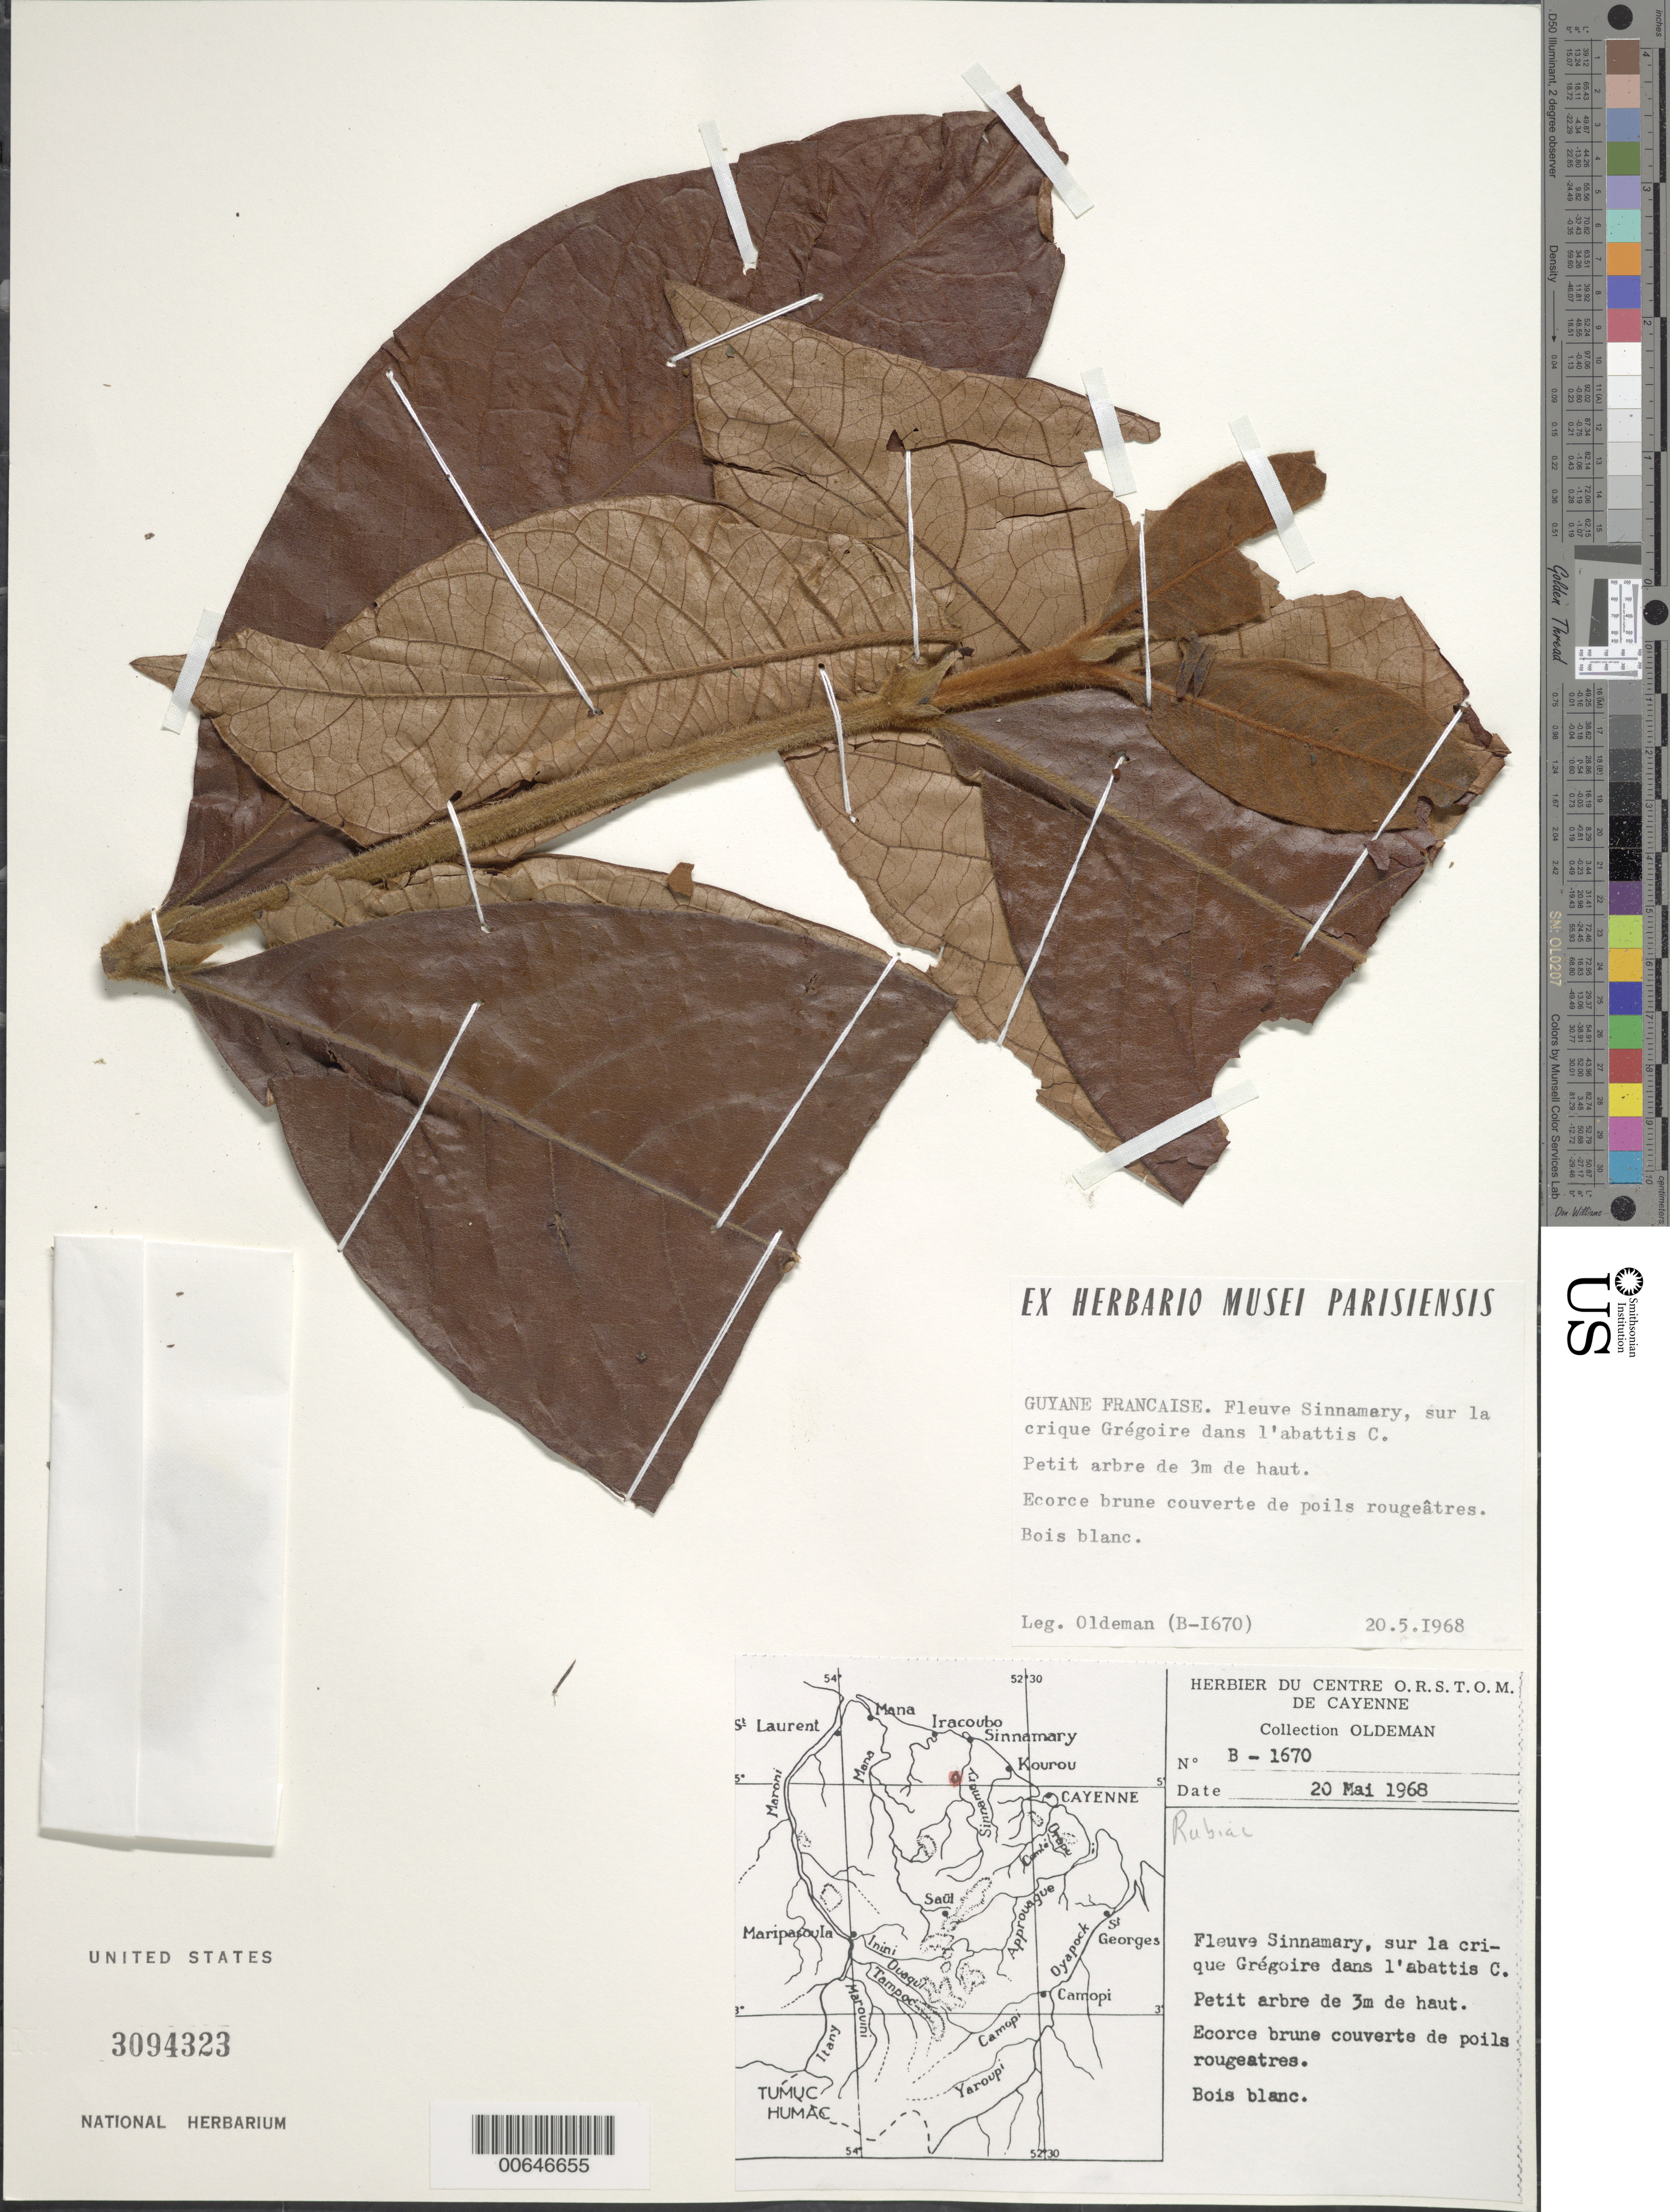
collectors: R. Oldeman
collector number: B 1670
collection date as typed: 20-May-68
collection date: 1968-05-20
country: French Guiana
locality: Crique Grégoire, Fleuve Sinnamary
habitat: Abattis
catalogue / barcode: US 3094323